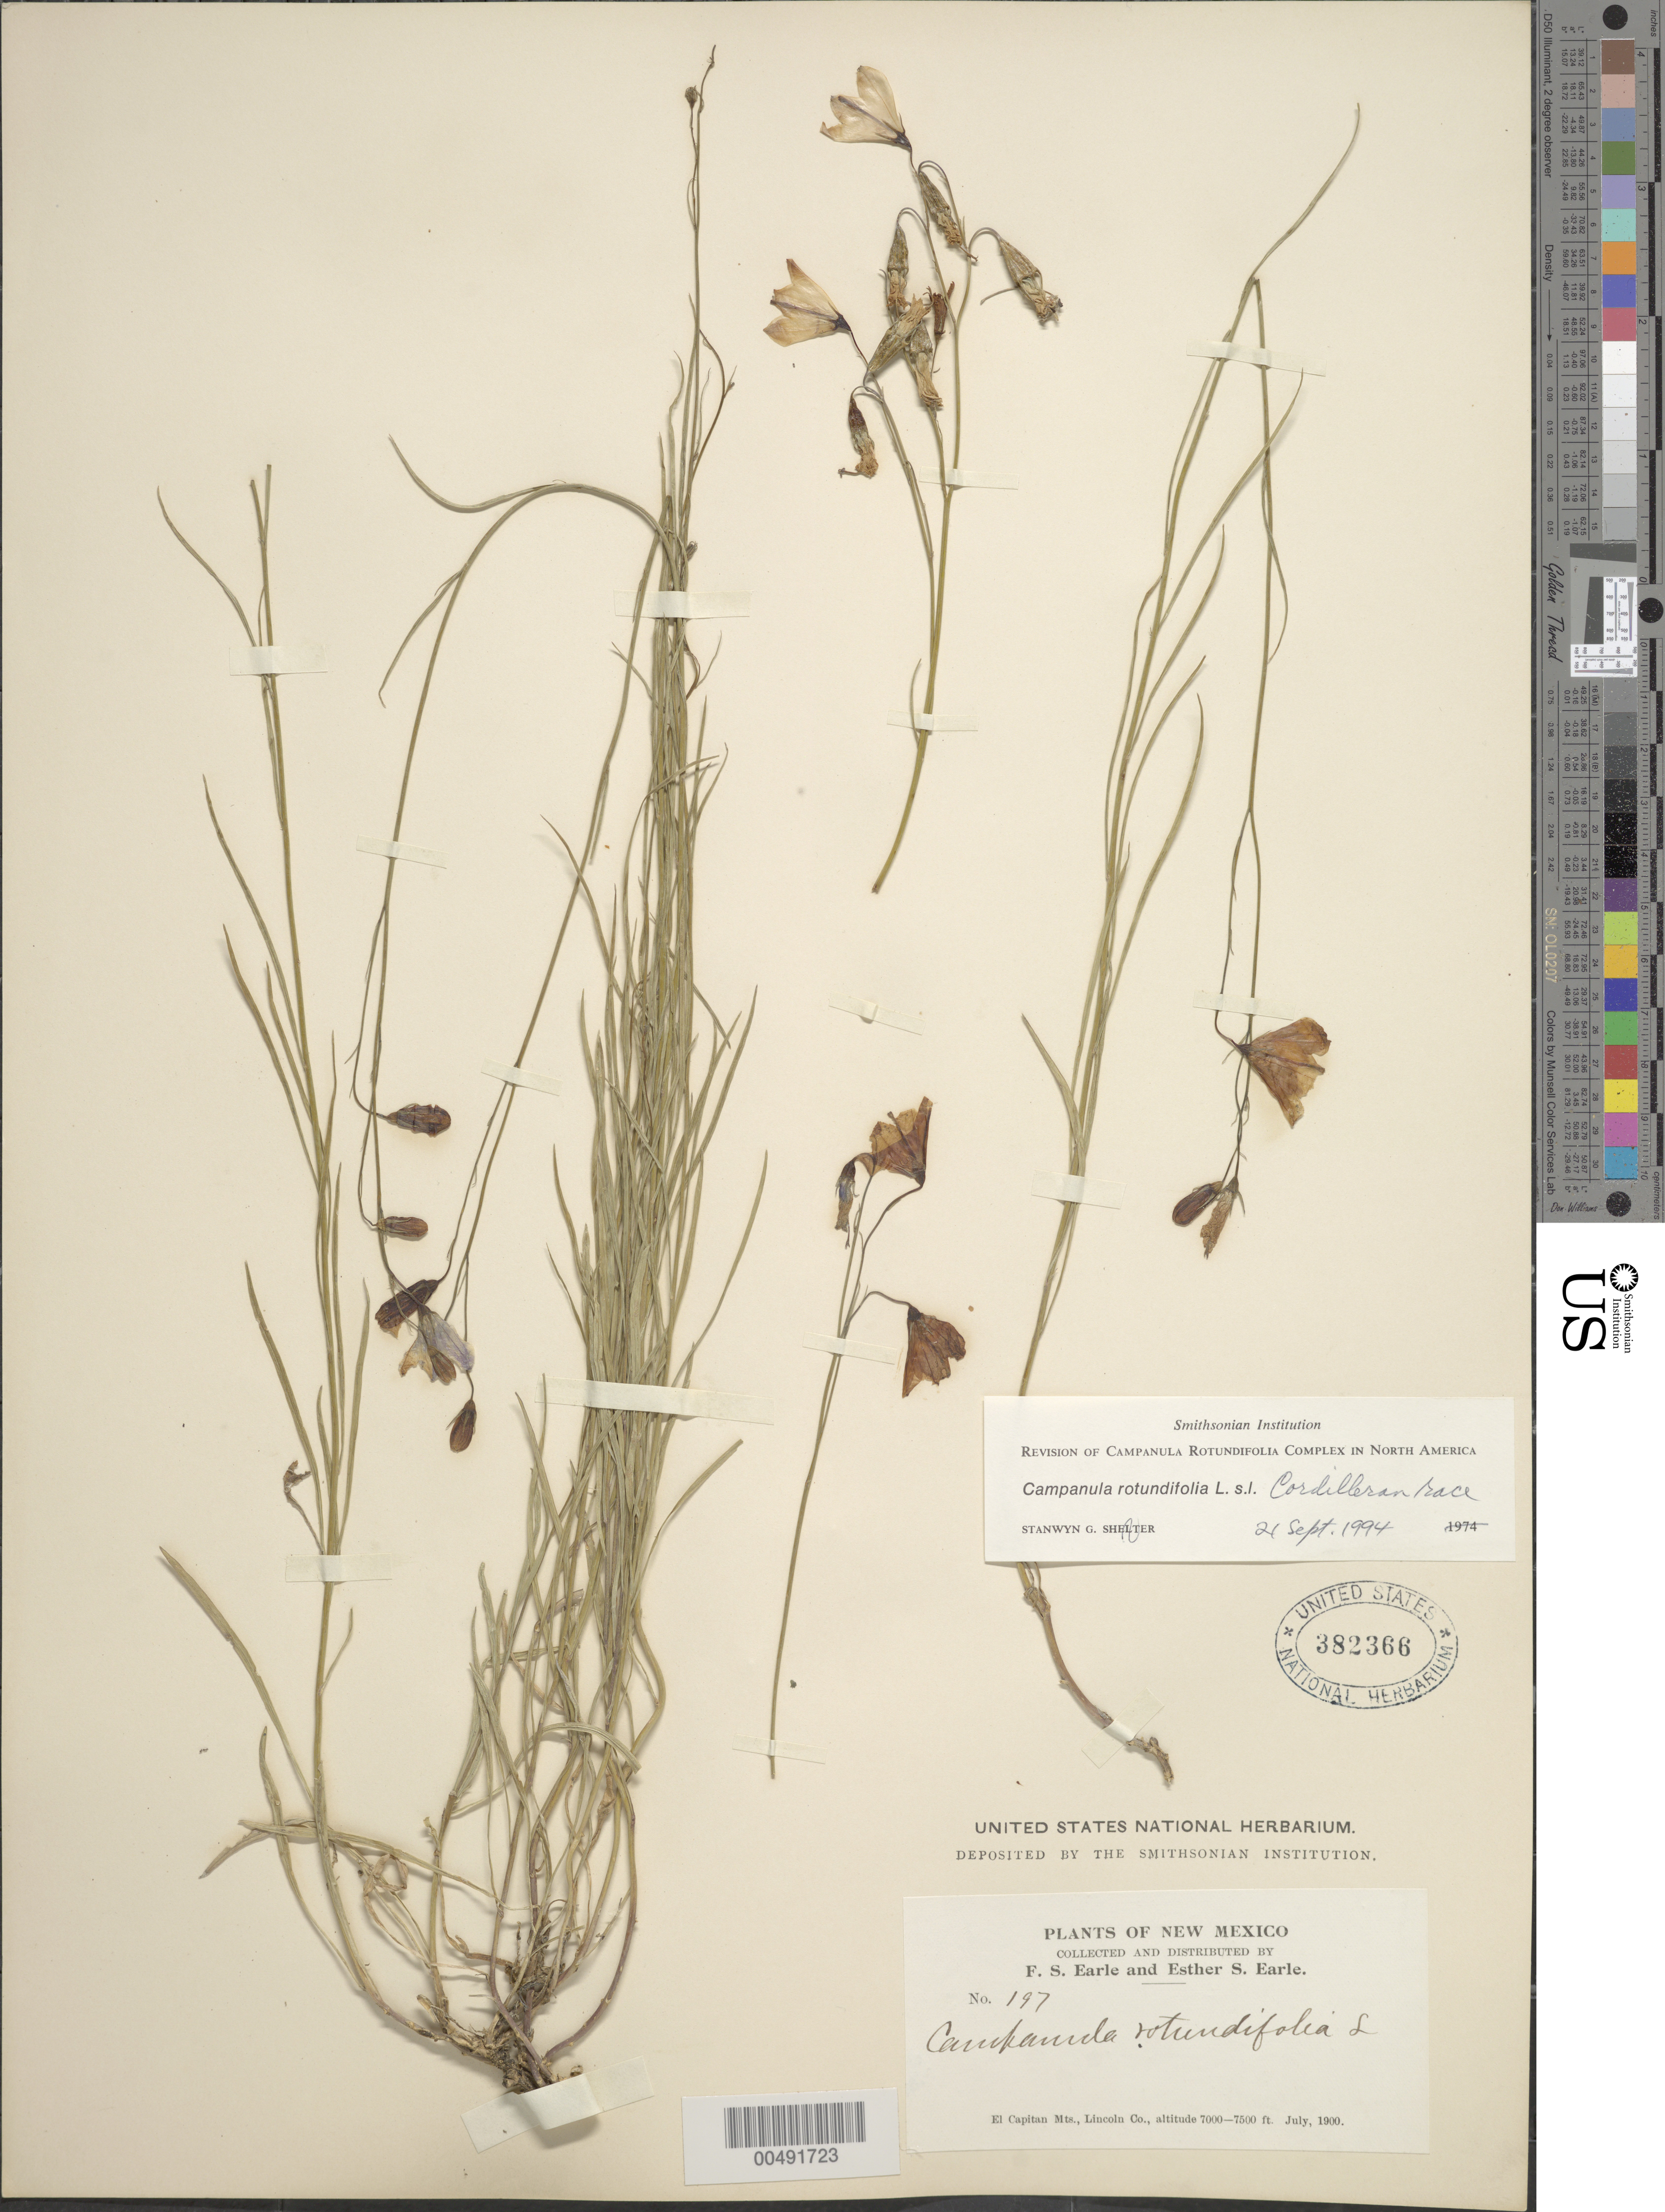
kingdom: Plantae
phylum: Tracheophyta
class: Magnoliopsida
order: Asterales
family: Campanulaceae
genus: Campanula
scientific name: Campanula rotundifolia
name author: L.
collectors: F. S. Earle & E. S. Earle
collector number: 197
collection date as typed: Jul 1900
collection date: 1900-07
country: United States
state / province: New Mexico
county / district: Lincoln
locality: El Capitan Mountains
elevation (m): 2134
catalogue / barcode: US 382366